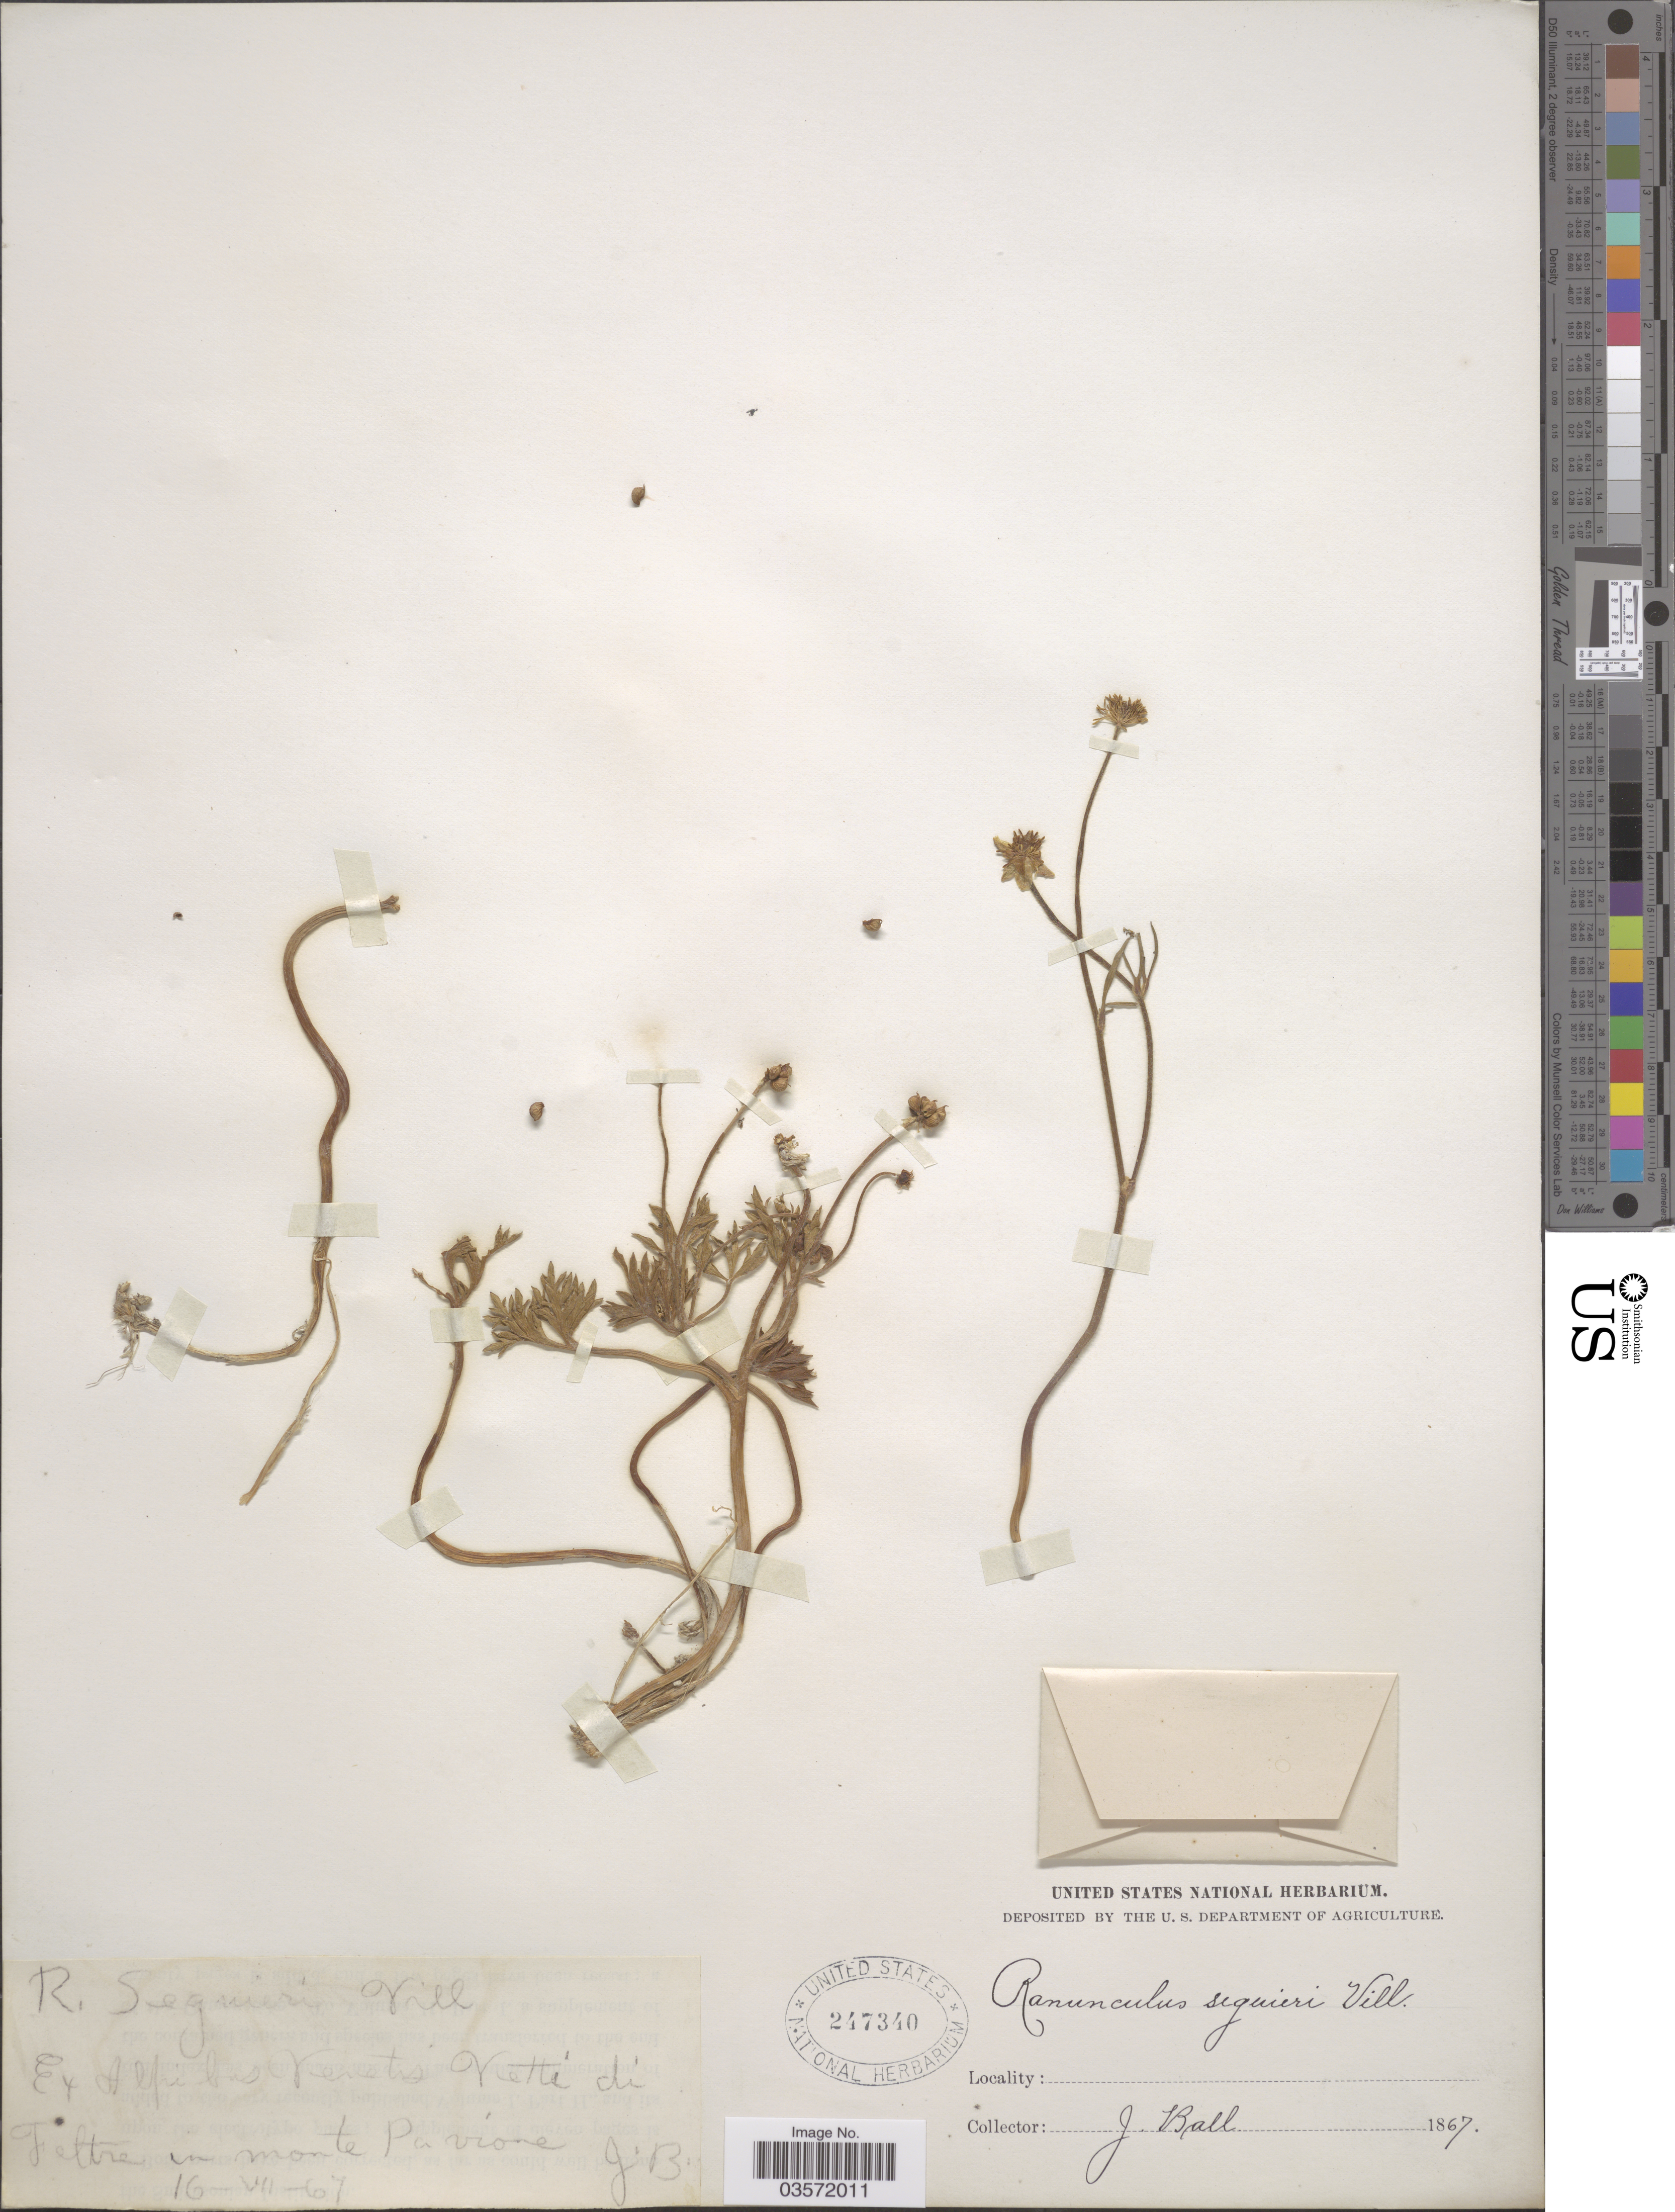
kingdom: Plantae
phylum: Tracheophyta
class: Magnoliopsida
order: Ranunculales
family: Ranunculaceae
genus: Ranunculus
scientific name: Ranunculus seguieri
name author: Vill.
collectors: J. Ball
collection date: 1867-07-16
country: Italy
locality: Ex Alpibus Venetis Vietté di Feltre in monte Pavione.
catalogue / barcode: US 247340